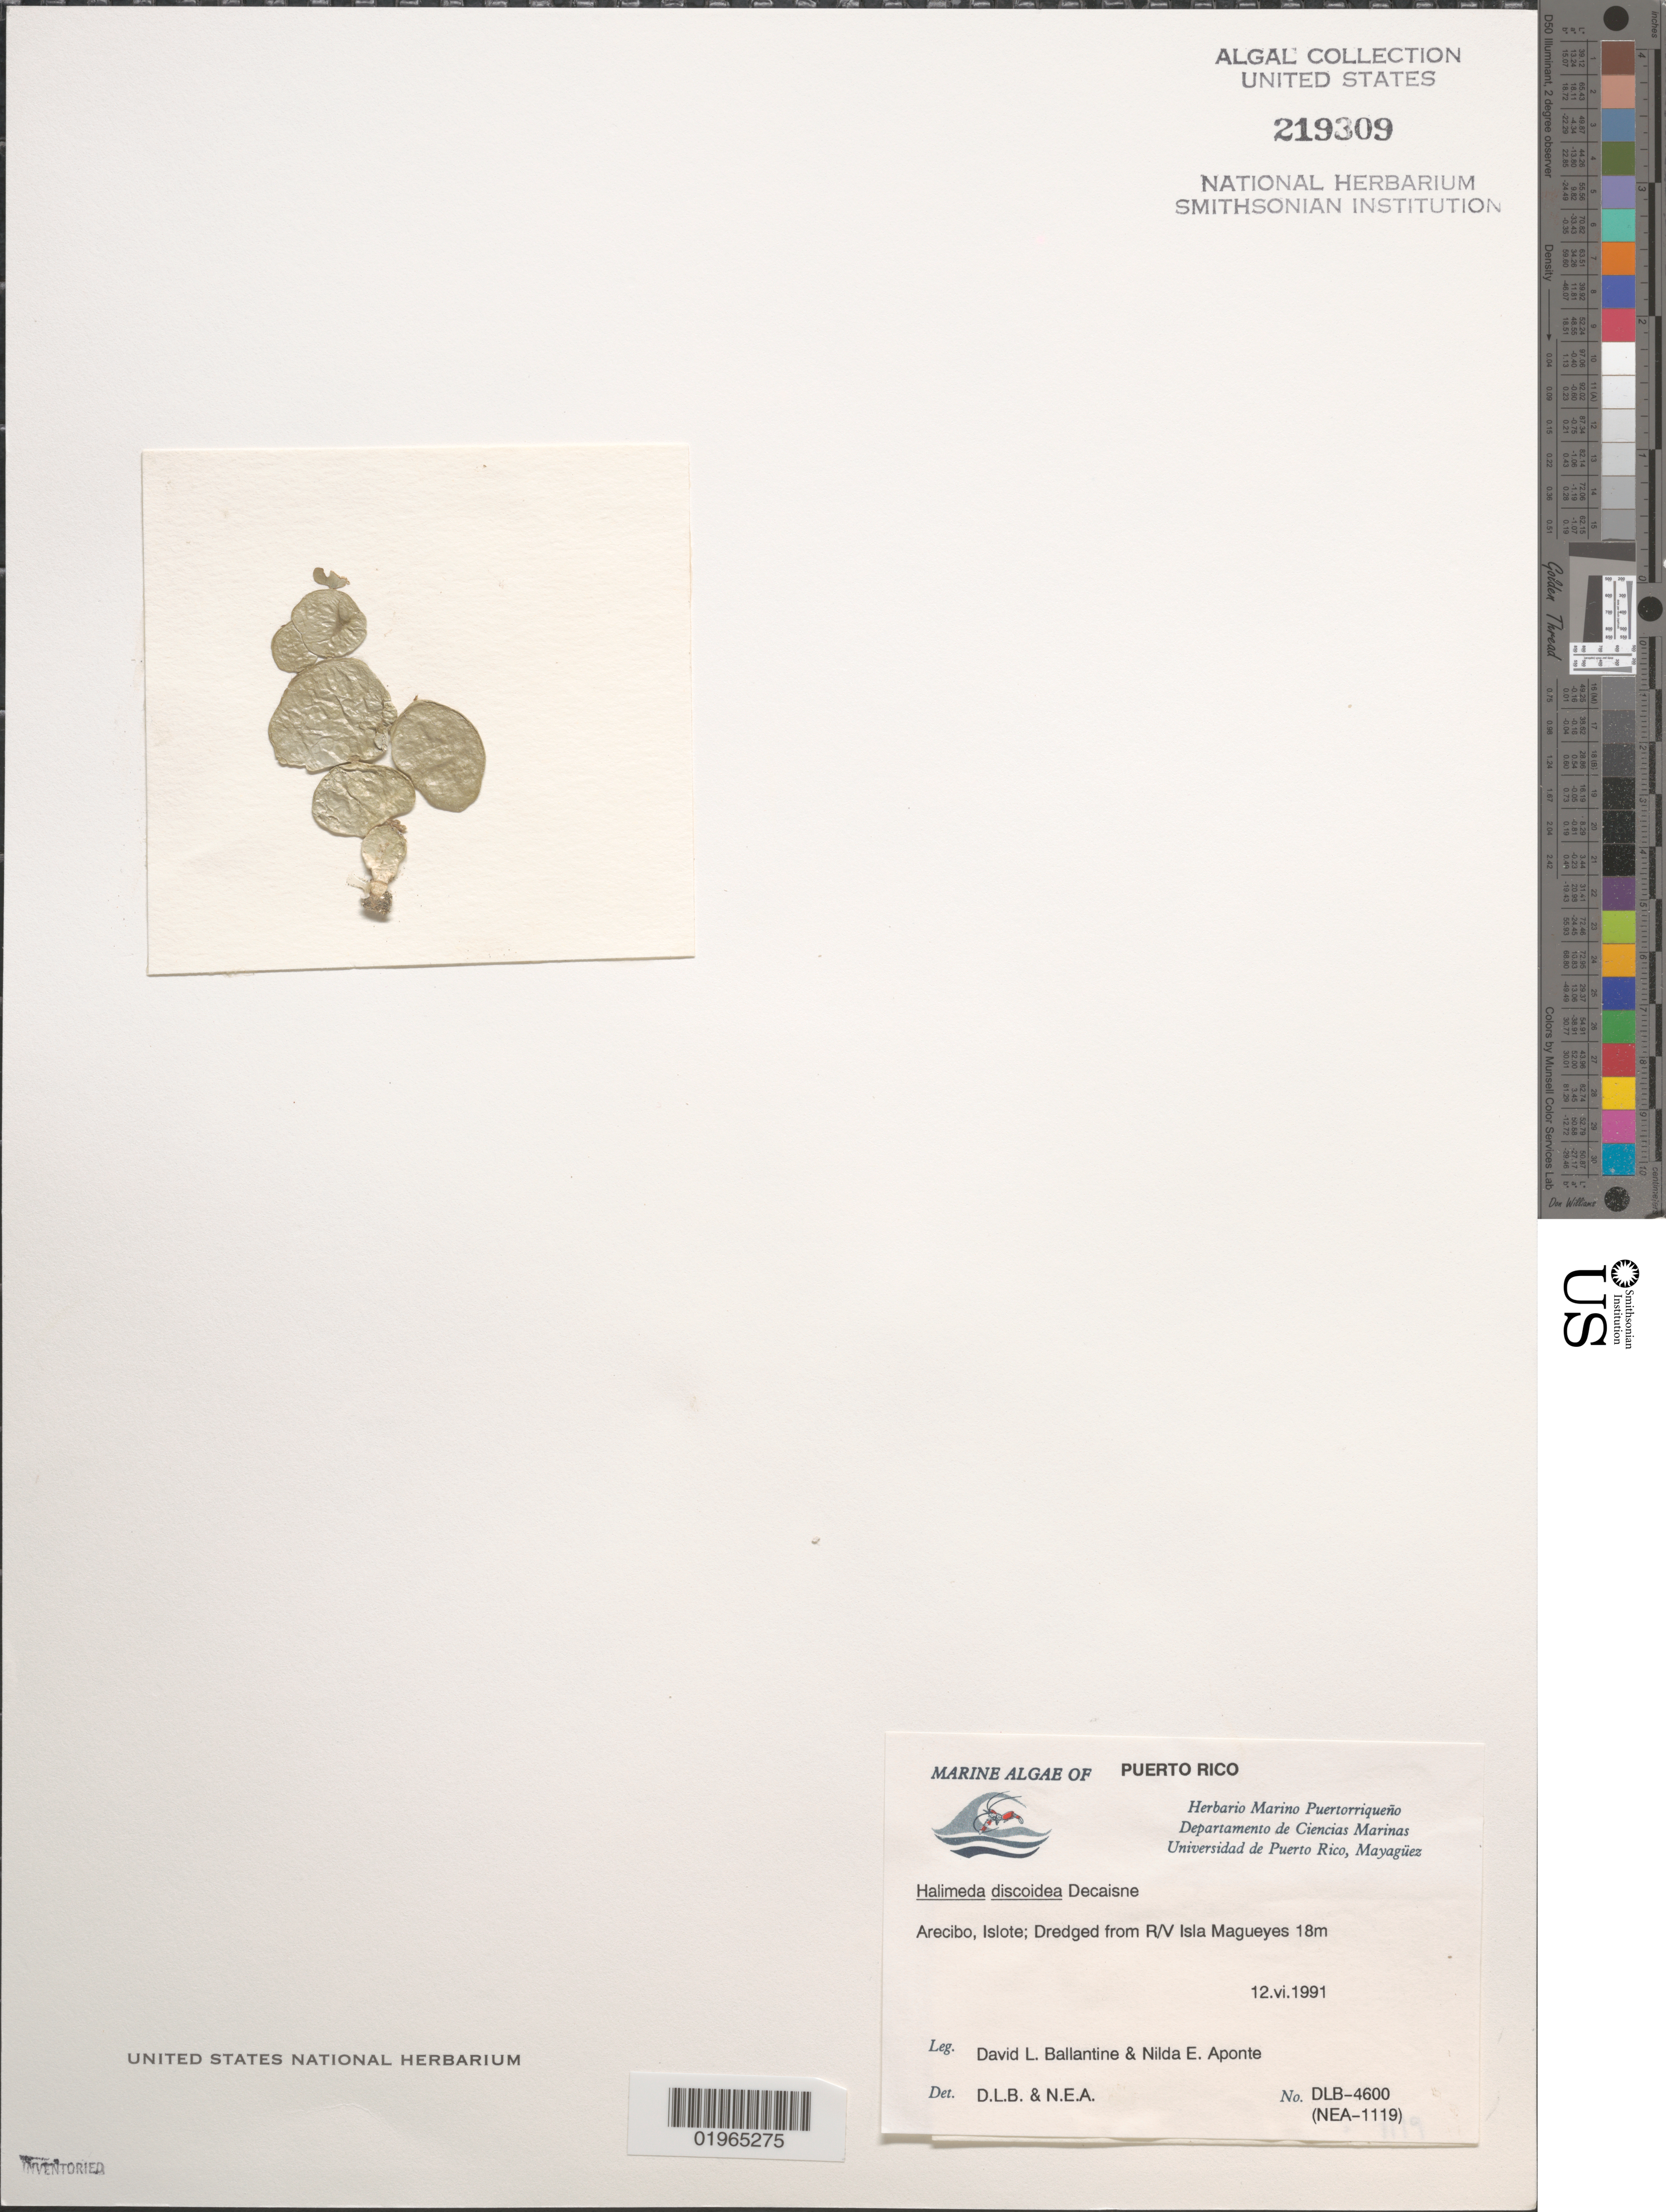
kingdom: Plantae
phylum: Chlorophyta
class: Ulvophyceae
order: Bryopsidales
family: Halimedaceae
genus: Halimeda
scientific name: Halimeda discoidea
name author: Decne.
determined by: Ballantine, D. L.; Aponte, N. E.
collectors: D.L. Ballantine & N. E. Aponte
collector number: DLB 4600, NEA 1119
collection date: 1991-06-12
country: Puerto Rico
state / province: Arecibo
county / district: Islote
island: Isla Magueyes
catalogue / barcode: US 219309